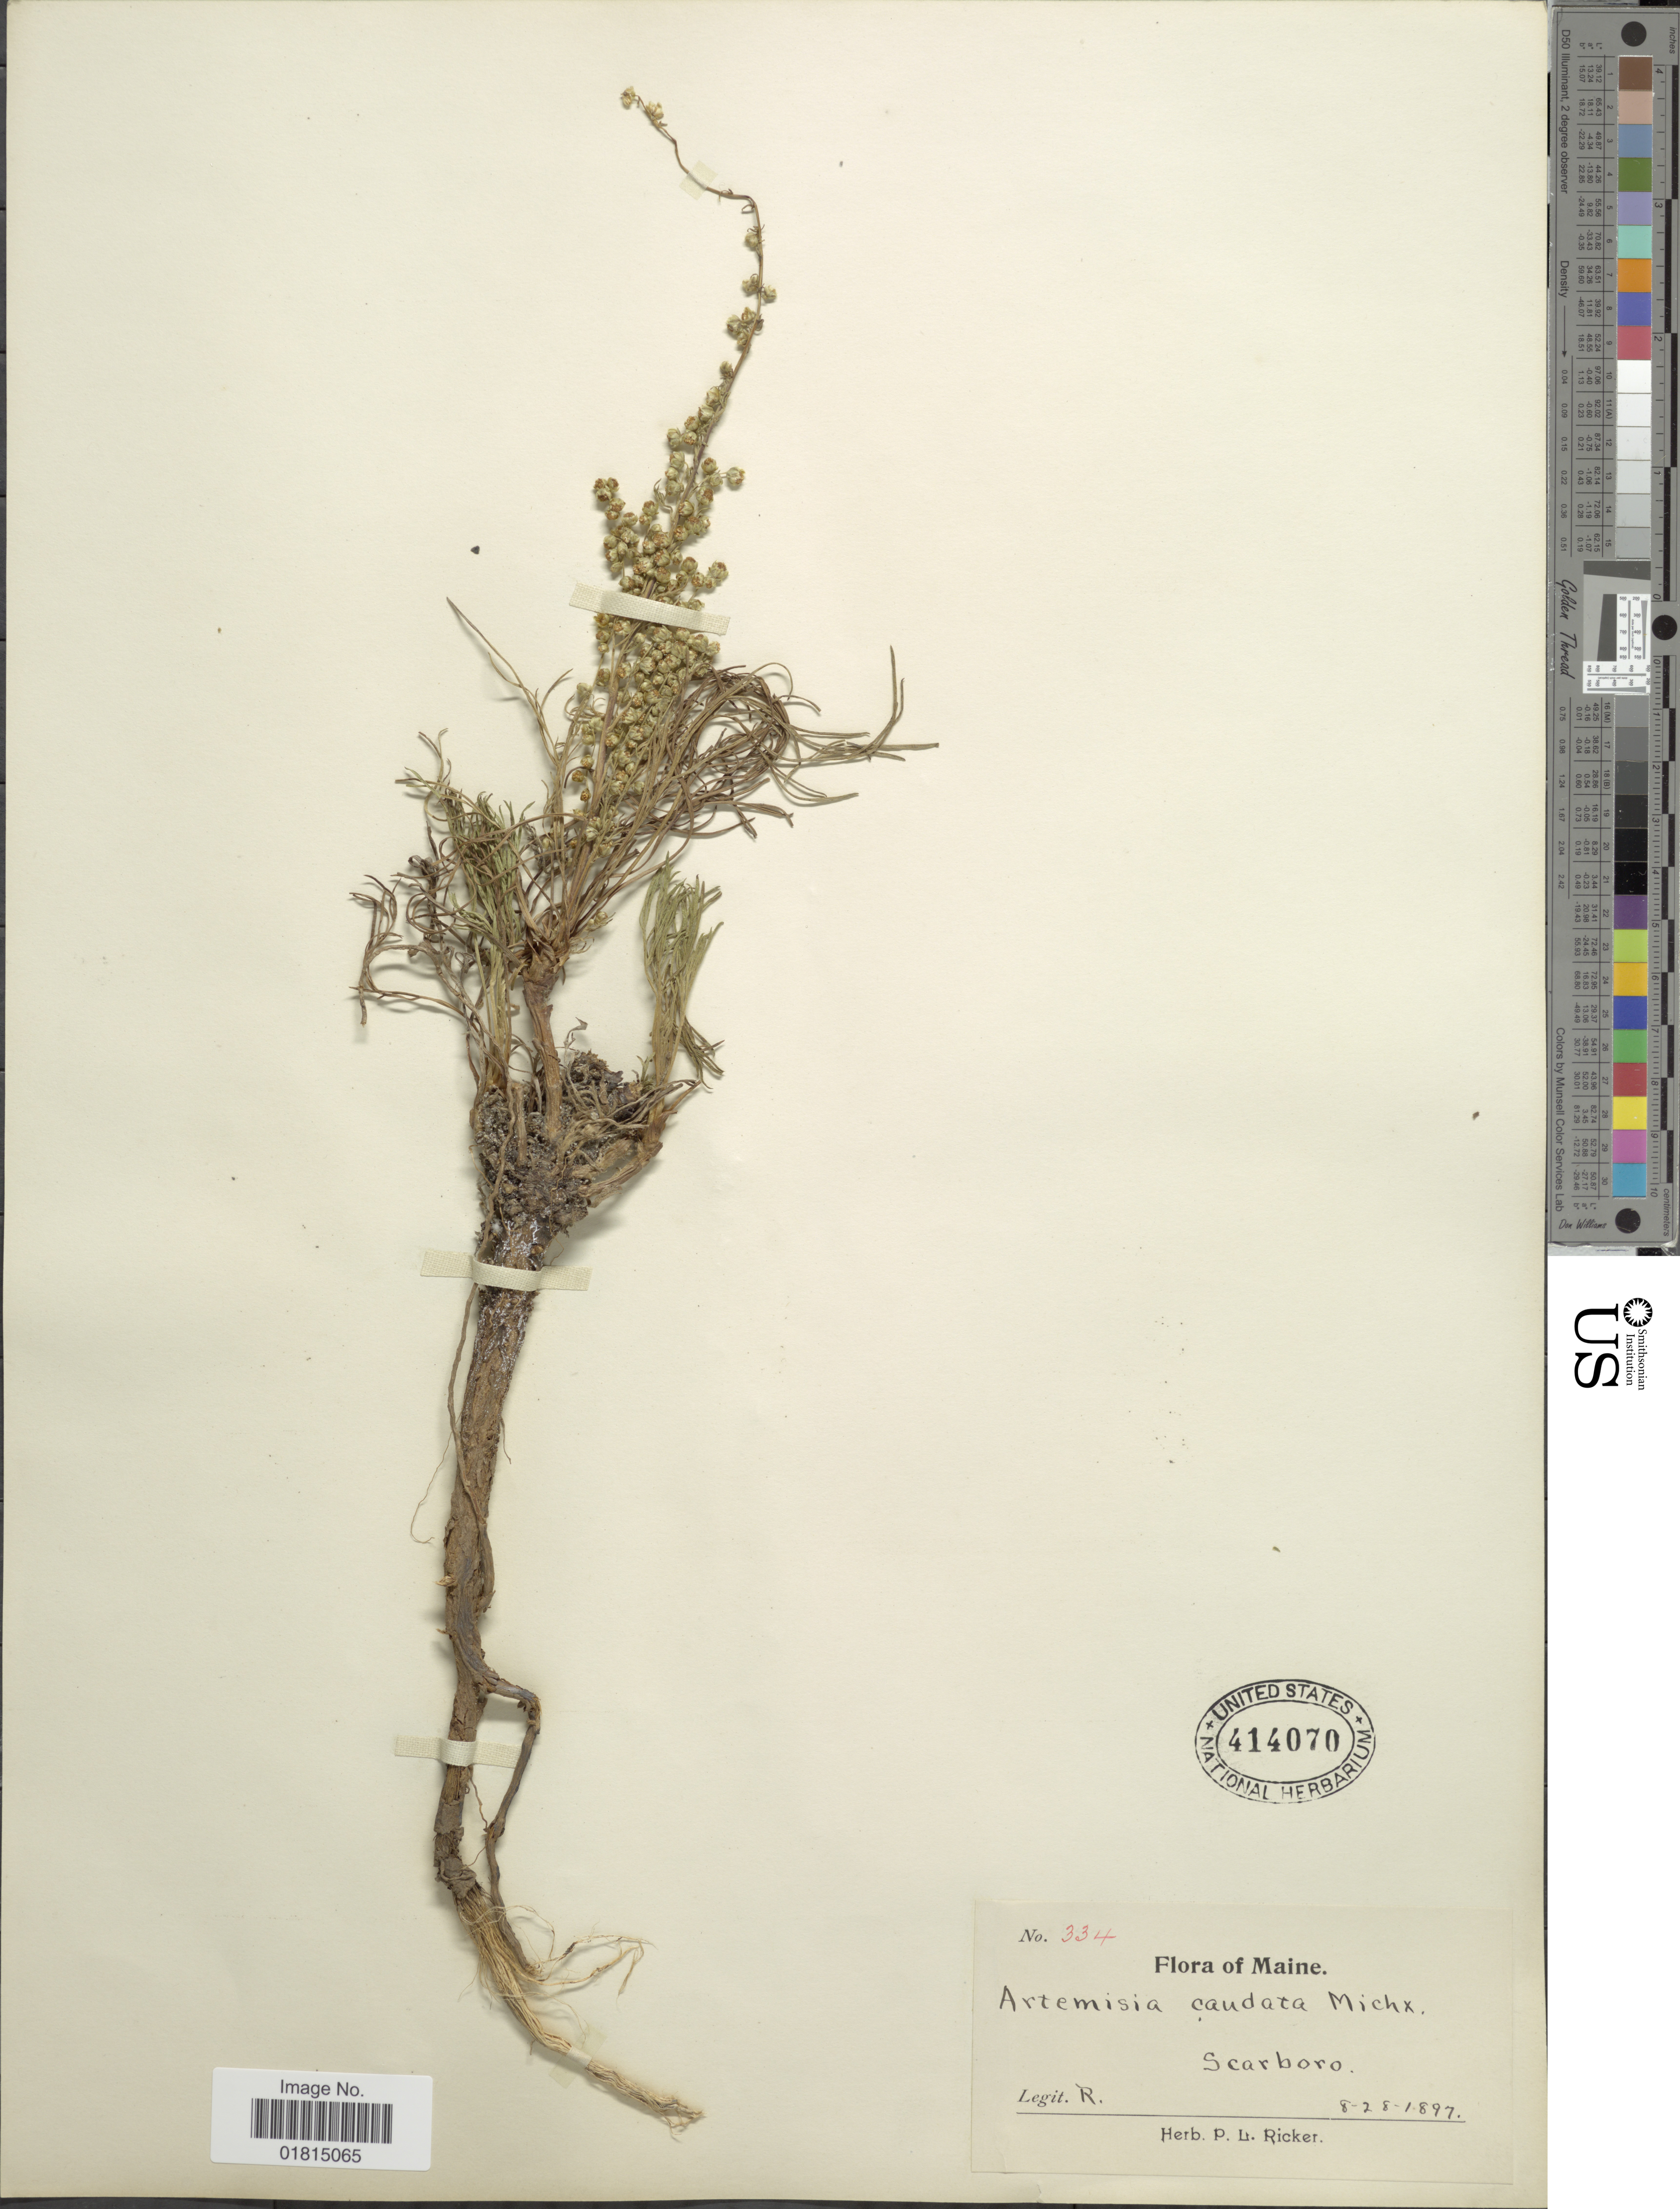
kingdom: Plantae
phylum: Tracheophyta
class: Magnoliopsida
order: Asterales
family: Asteraceae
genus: Artemisia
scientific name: Artemisia caudata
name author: Michx.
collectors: P. Ricker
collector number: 334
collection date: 1897-08-28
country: United States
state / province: Maine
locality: Scarboro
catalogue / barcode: US 414070